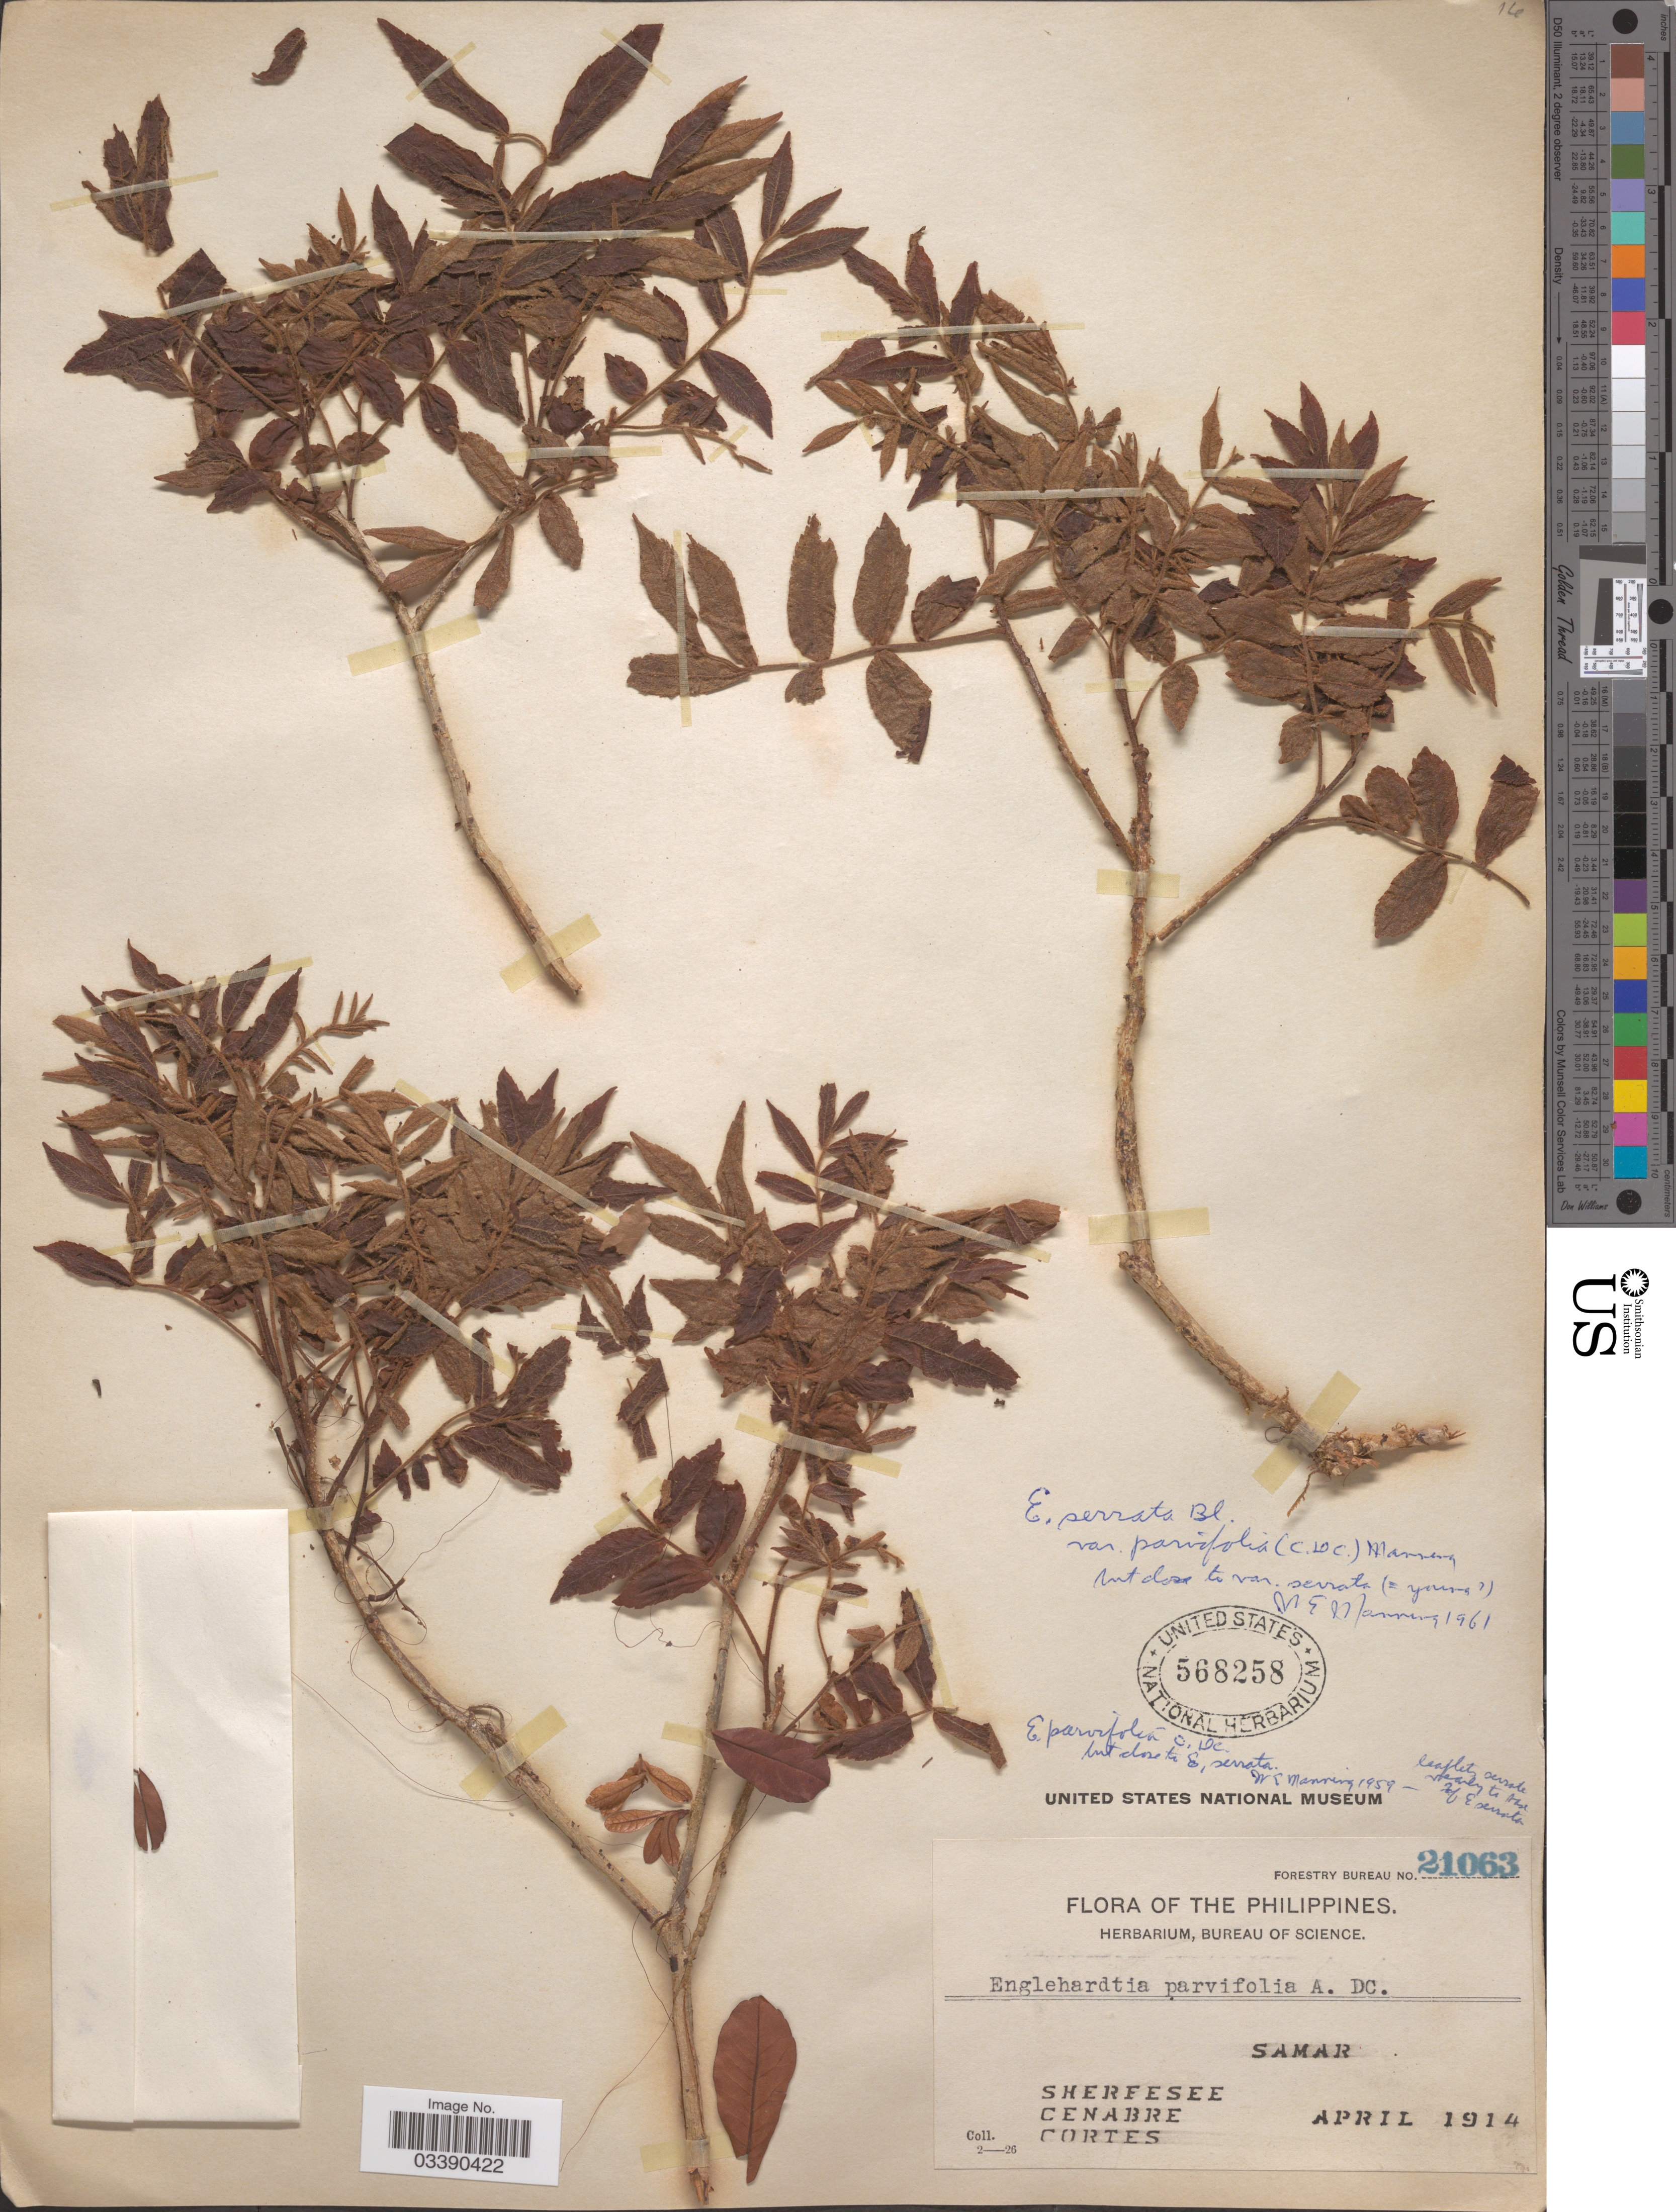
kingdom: Plantae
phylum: Tracheophyta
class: Magnoliopsida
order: Fagales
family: Juglandaceae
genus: Engelhardia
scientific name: Engelhardia serrata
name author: Blume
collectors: -. Sherfesee, -. Cenabre & Cortes, --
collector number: Forestry Bureau 21063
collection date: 1914-04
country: Philippines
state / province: Eastern Visayas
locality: Samar.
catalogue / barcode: US 568258